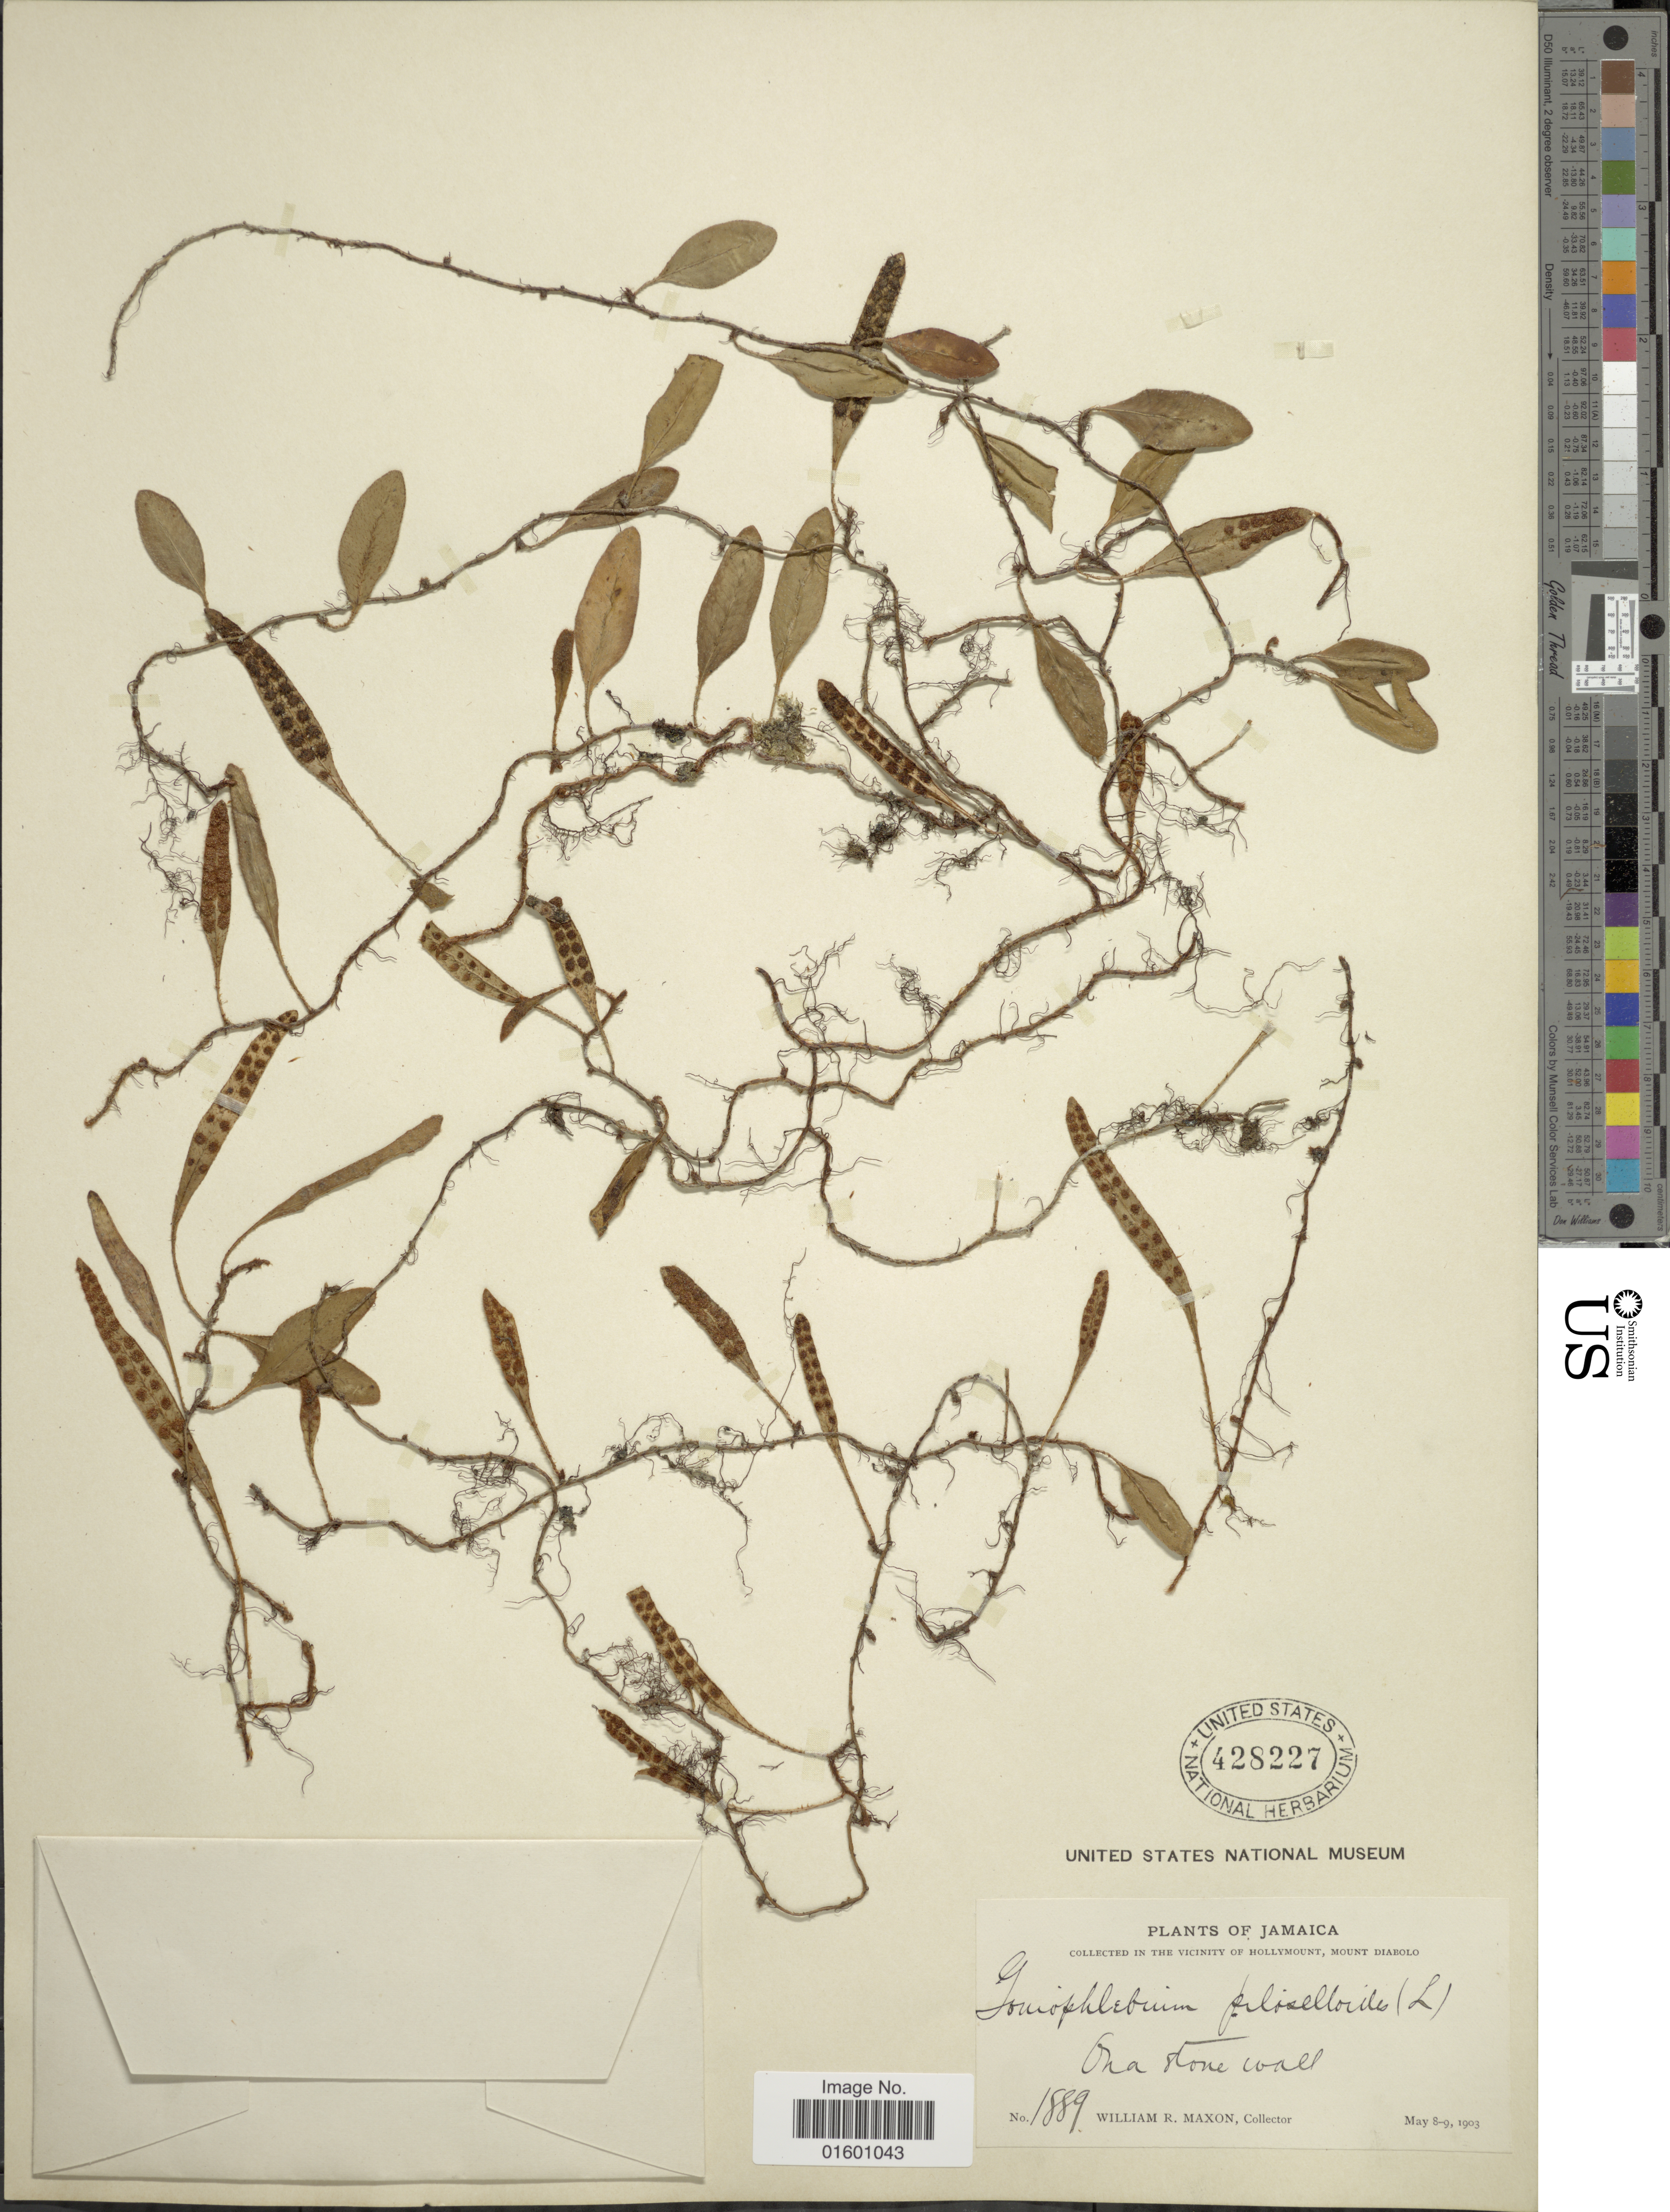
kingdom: Plantae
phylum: Tracheophyta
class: Polypodiopsida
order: Polypodiales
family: Polypodiaceae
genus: Microgramma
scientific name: Microgramma piloselloides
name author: (L.) Copel.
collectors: W. R. Maxon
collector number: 1889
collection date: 1903-05-08/1903-05-09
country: Jamaica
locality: Vicinity of Hollymount, Mount Diabolo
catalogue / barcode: US 428227